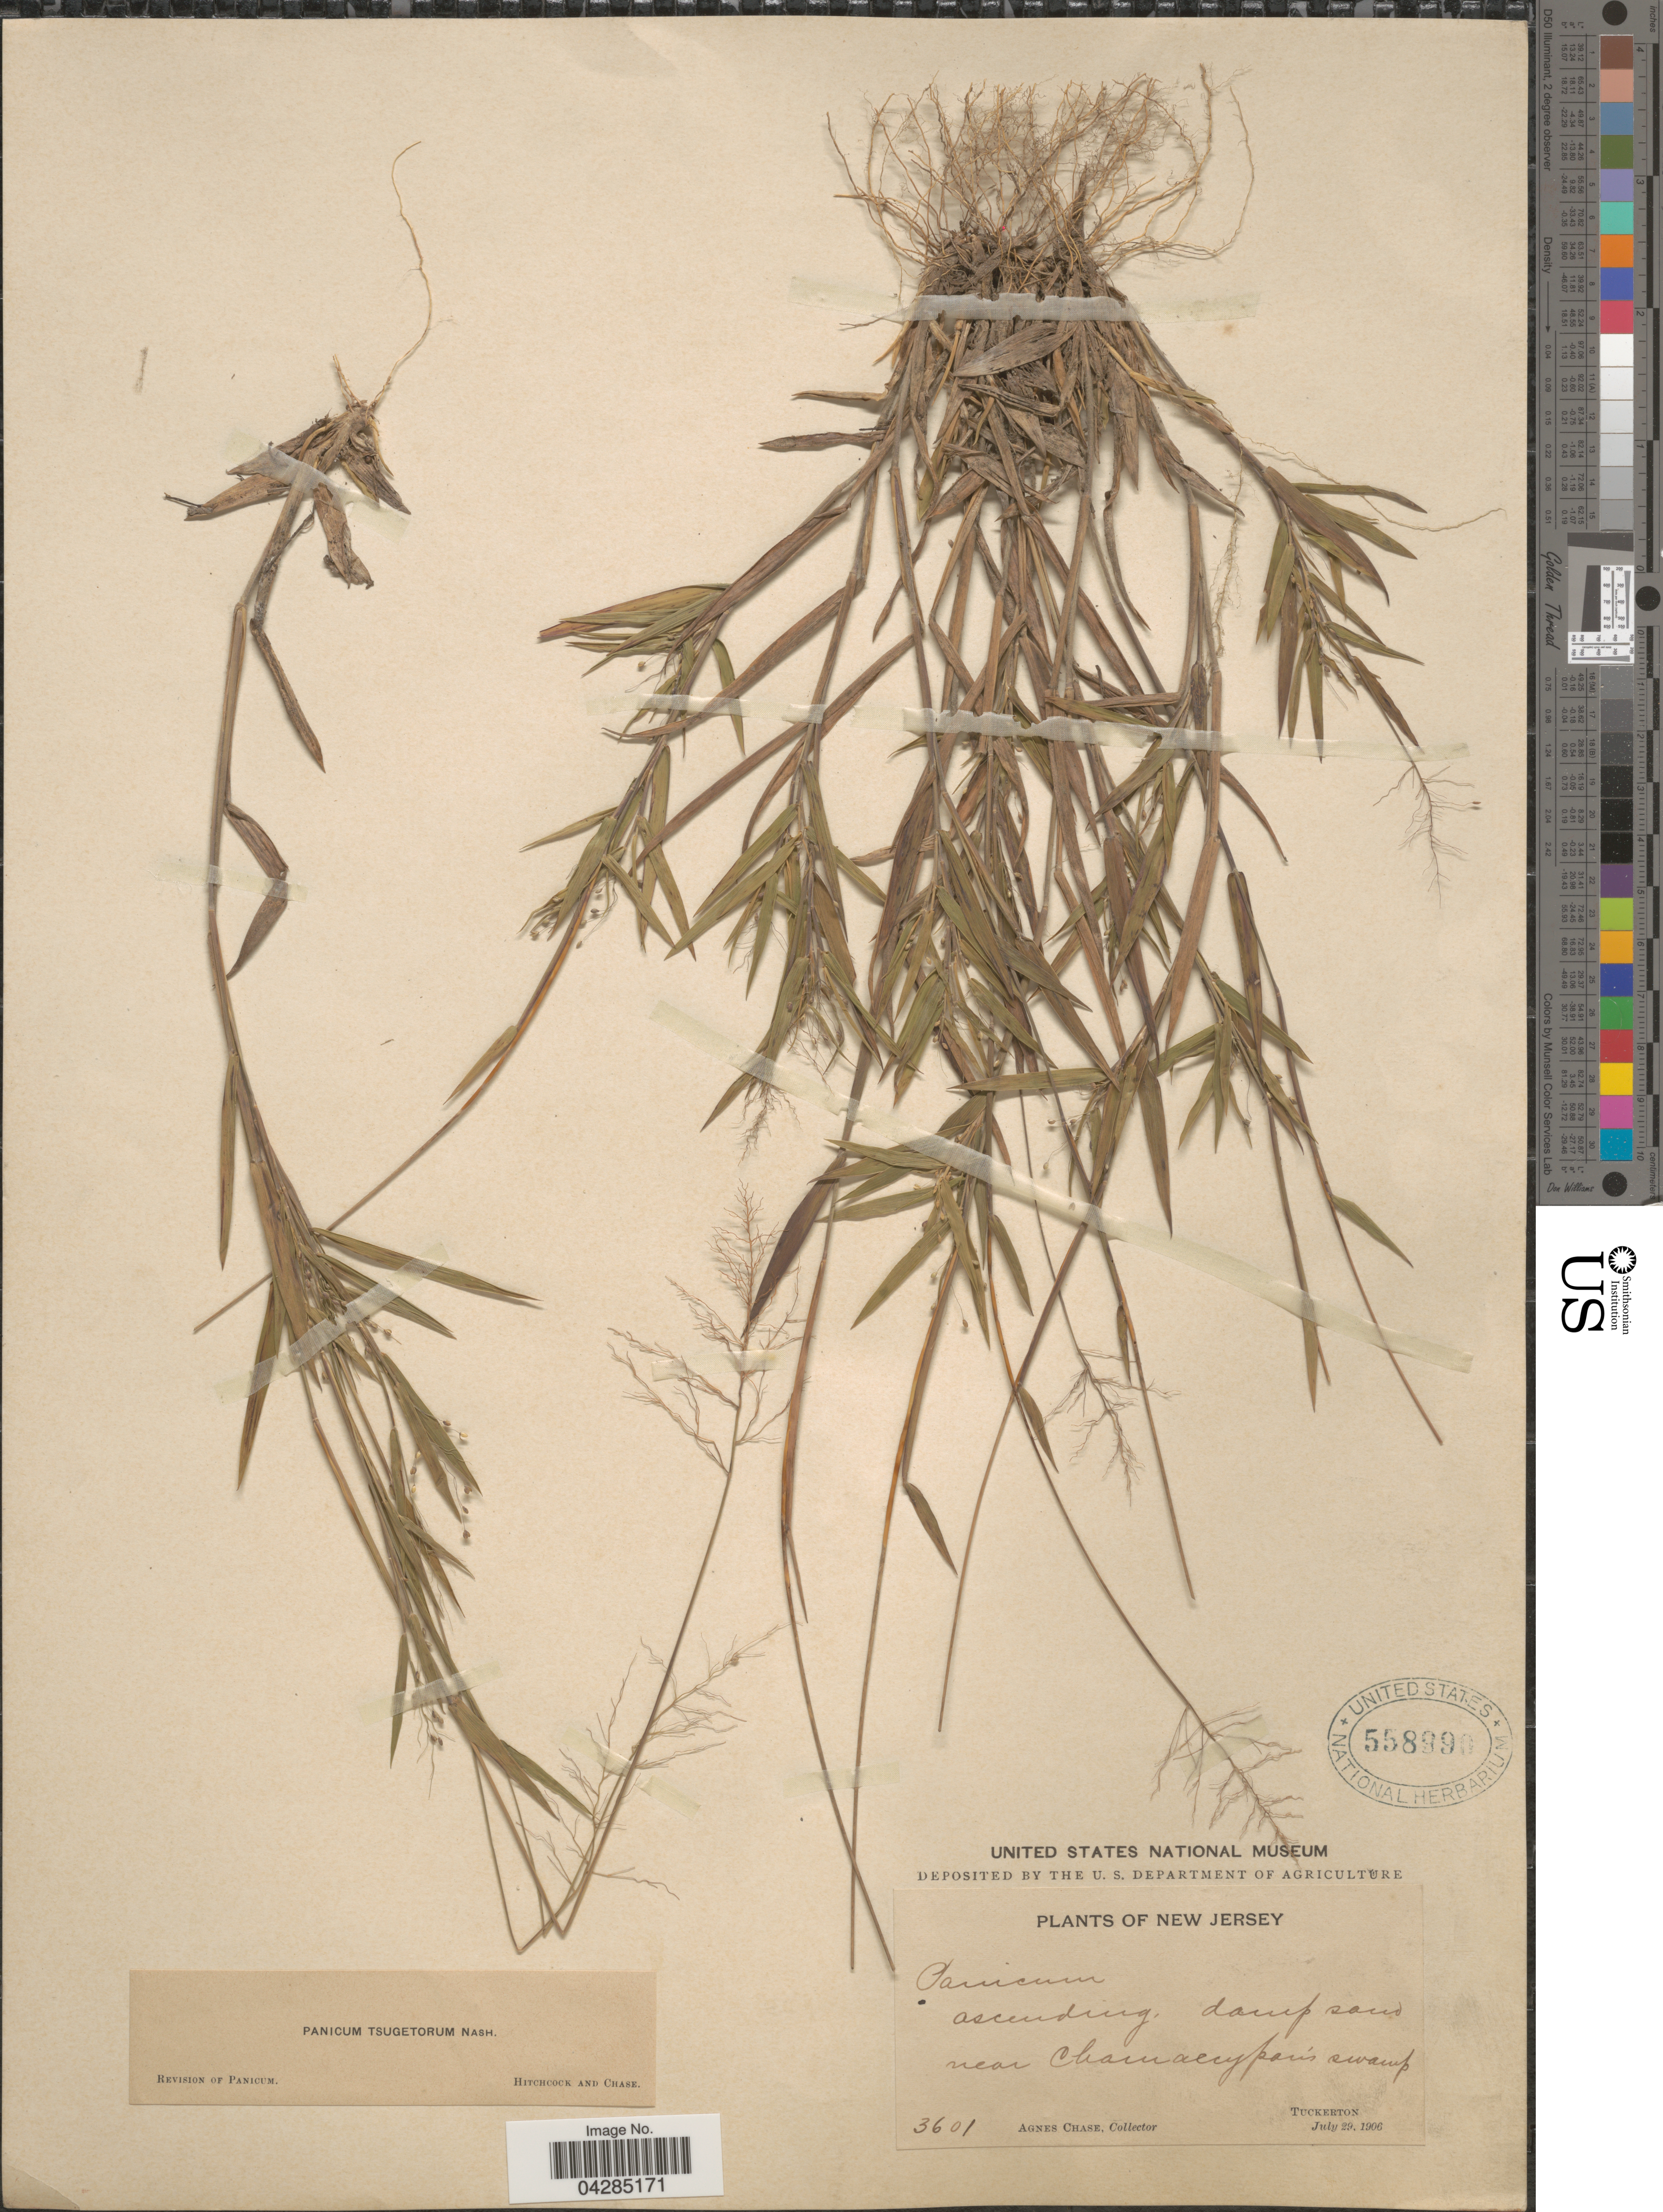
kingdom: Plantae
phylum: Tracheophyta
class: Liliopsida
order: Poales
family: Poaceae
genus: Dichanthelium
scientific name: Dichanthelium portoricense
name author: (Desv. ex Ham.) B.F. Hansen & Wunderlin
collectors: A. Chase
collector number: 3601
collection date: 1906-07-29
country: United States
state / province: New Jersey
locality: Near Chamaecyparis swamp. Tuckerton.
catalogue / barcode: US 558990